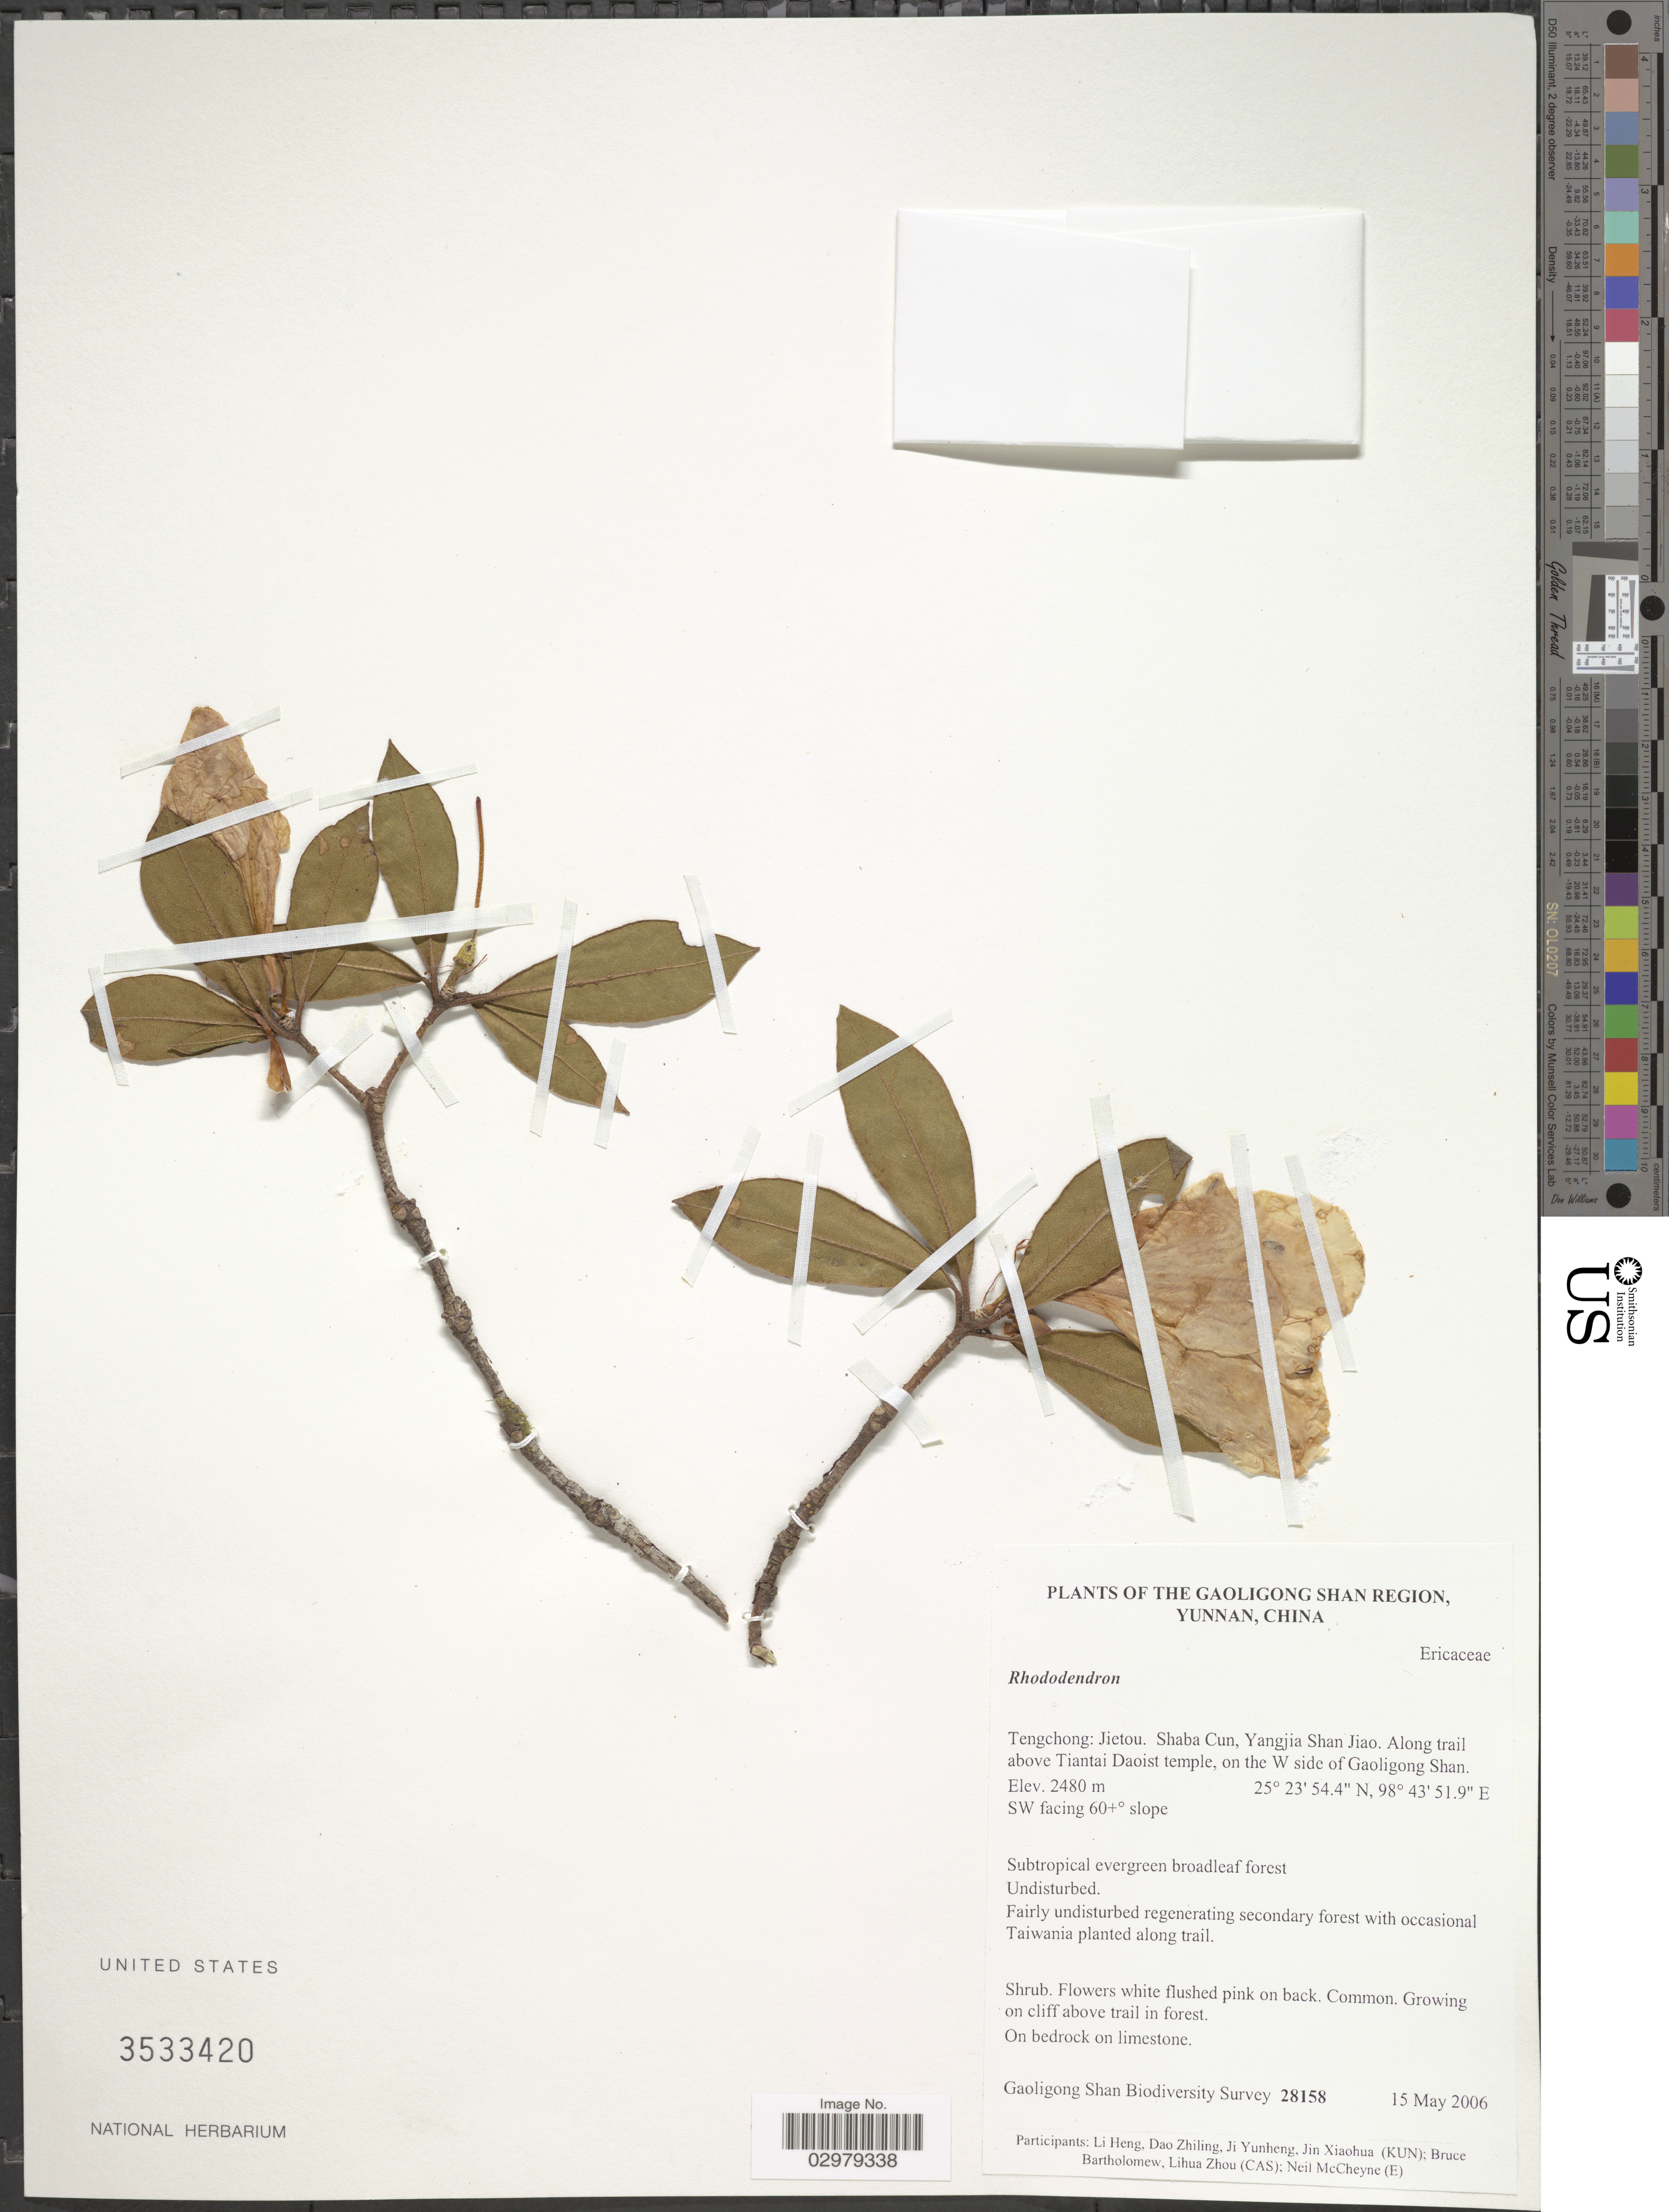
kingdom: Plantae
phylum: Tracheophyta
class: Magnoliopsida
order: Ericales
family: Ericaceae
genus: Rhododendron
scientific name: Rhododendron sp.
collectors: Gaoligong Shan Biodiversity Survey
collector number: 28158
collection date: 2006-05-15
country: China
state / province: Yunnan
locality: Gaoligong Shan Region. Tengcchong: Jietou. Shaba Cun, Yangjia Shan Jiao. Along trail above Tiantai Daoist temple, on the W side of Gaoligong Shan. SW facing 60+° slope.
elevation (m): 2480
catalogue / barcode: US 3533420